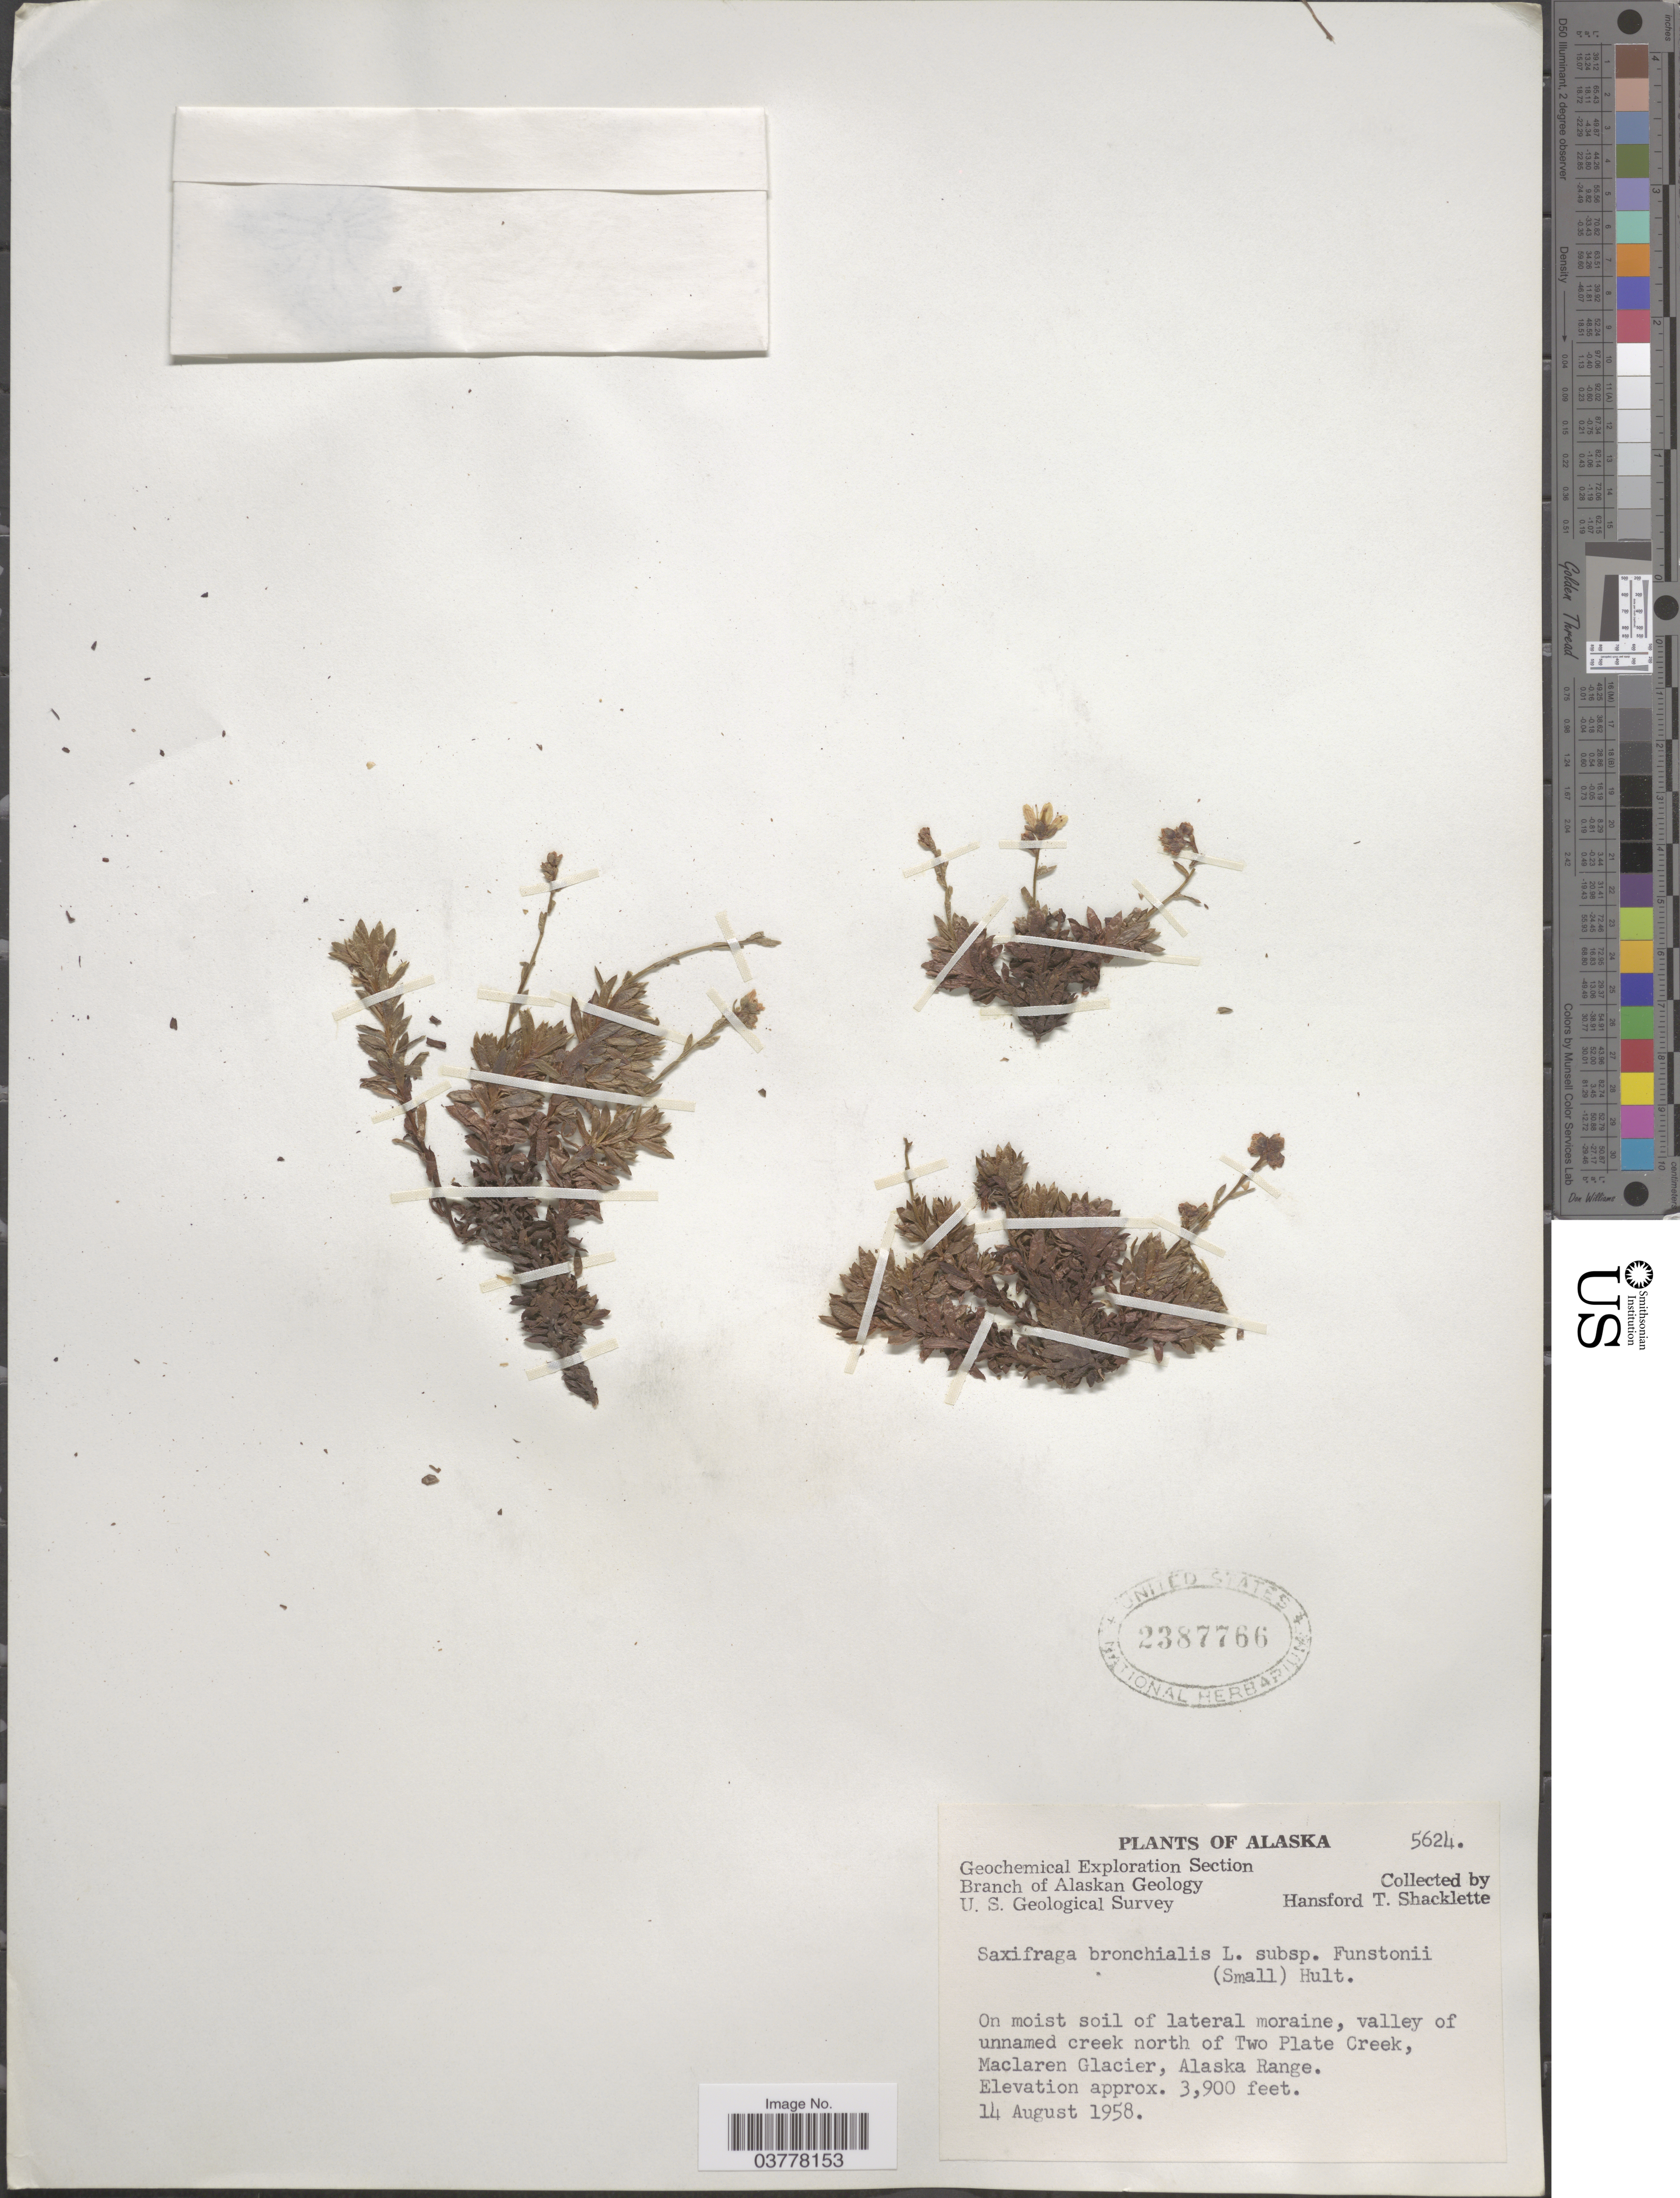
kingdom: Plantae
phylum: Tracheophyta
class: Magnoliopsida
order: Saxifragales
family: Saxifragaceae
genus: Saxifraga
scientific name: Saxifraga bronchialis subsp. funstonii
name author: (Small) Hultén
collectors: H. Shacklette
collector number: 5624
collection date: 1958-08-14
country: United States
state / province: Alaska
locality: Valley of unnamed creek north of Two Plate Creek, Maclaren Glacier, Alaska Range.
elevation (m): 1189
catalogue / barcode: US 2387766